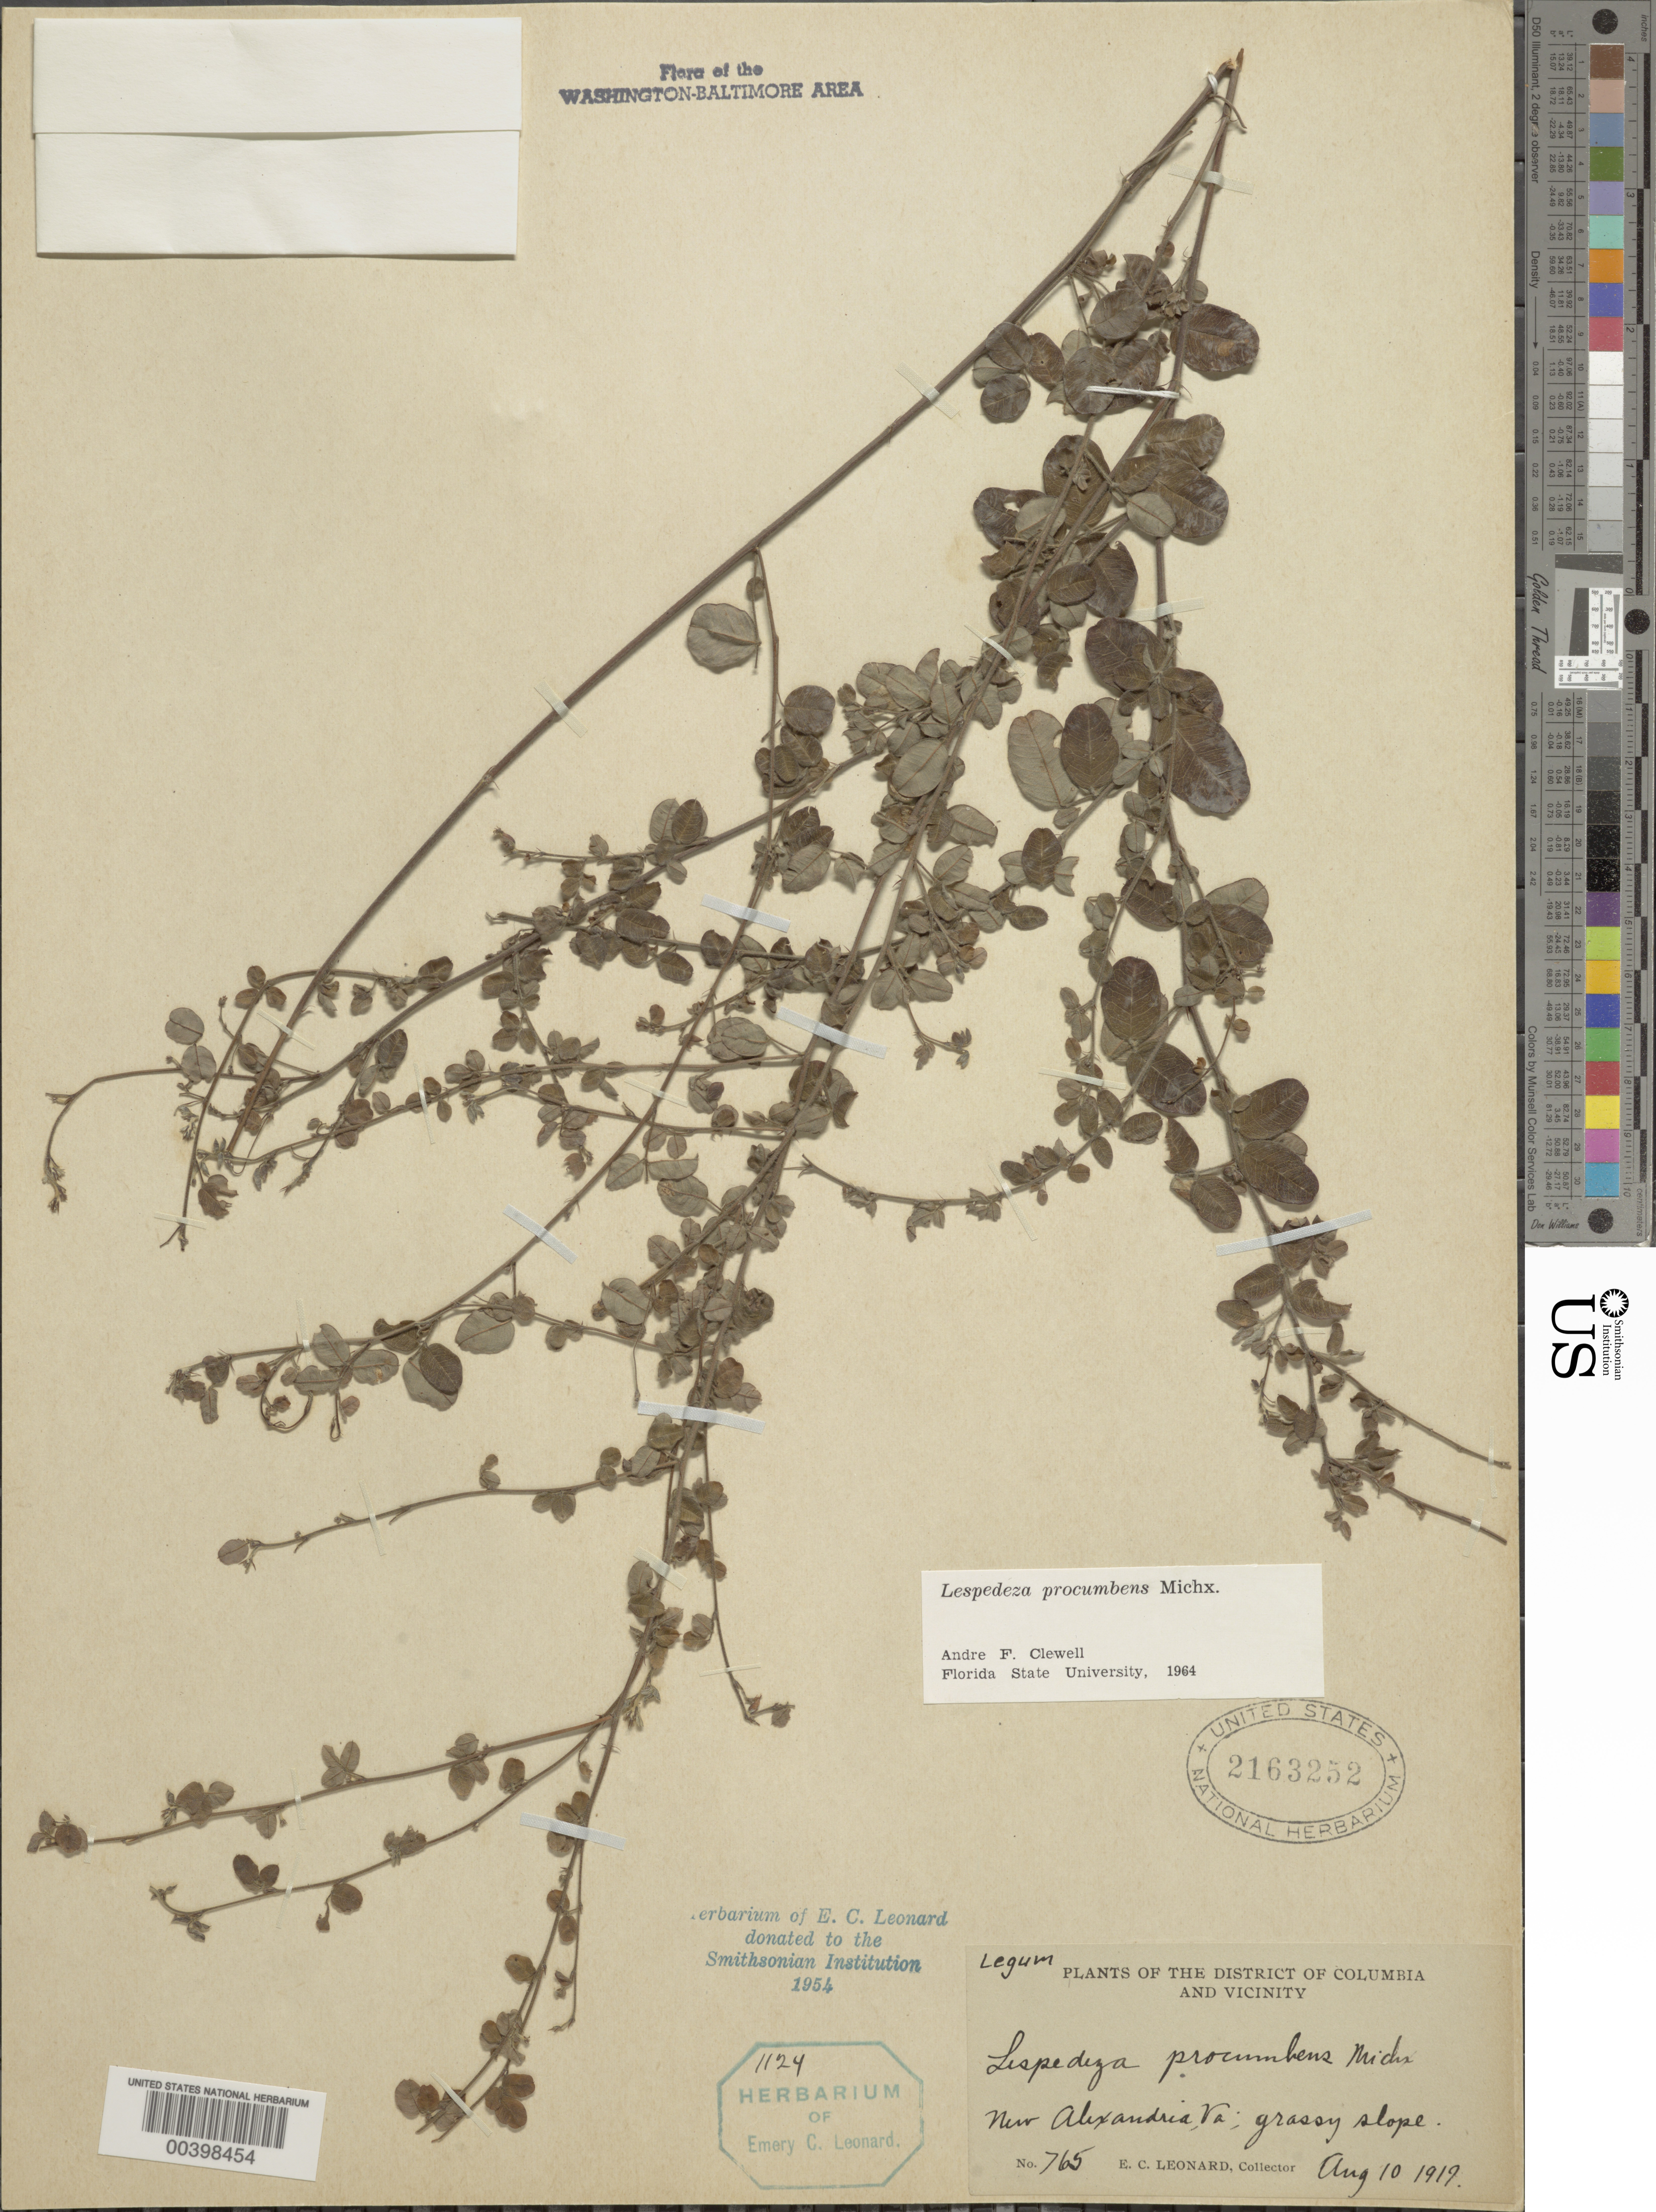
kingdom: Plantae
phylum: Tracheophyta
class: Magnoliopsida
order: Fabales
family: Fabaceae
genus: Lespedeza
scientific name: Lespedeza procumbens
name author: Michx.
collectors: E. C. Leonard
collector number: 765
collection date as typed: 10 Aug 1919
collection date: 1919-08-10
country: United States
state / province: Virginia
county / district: Fairfax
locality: New Alexandria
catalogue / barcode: US 2163252